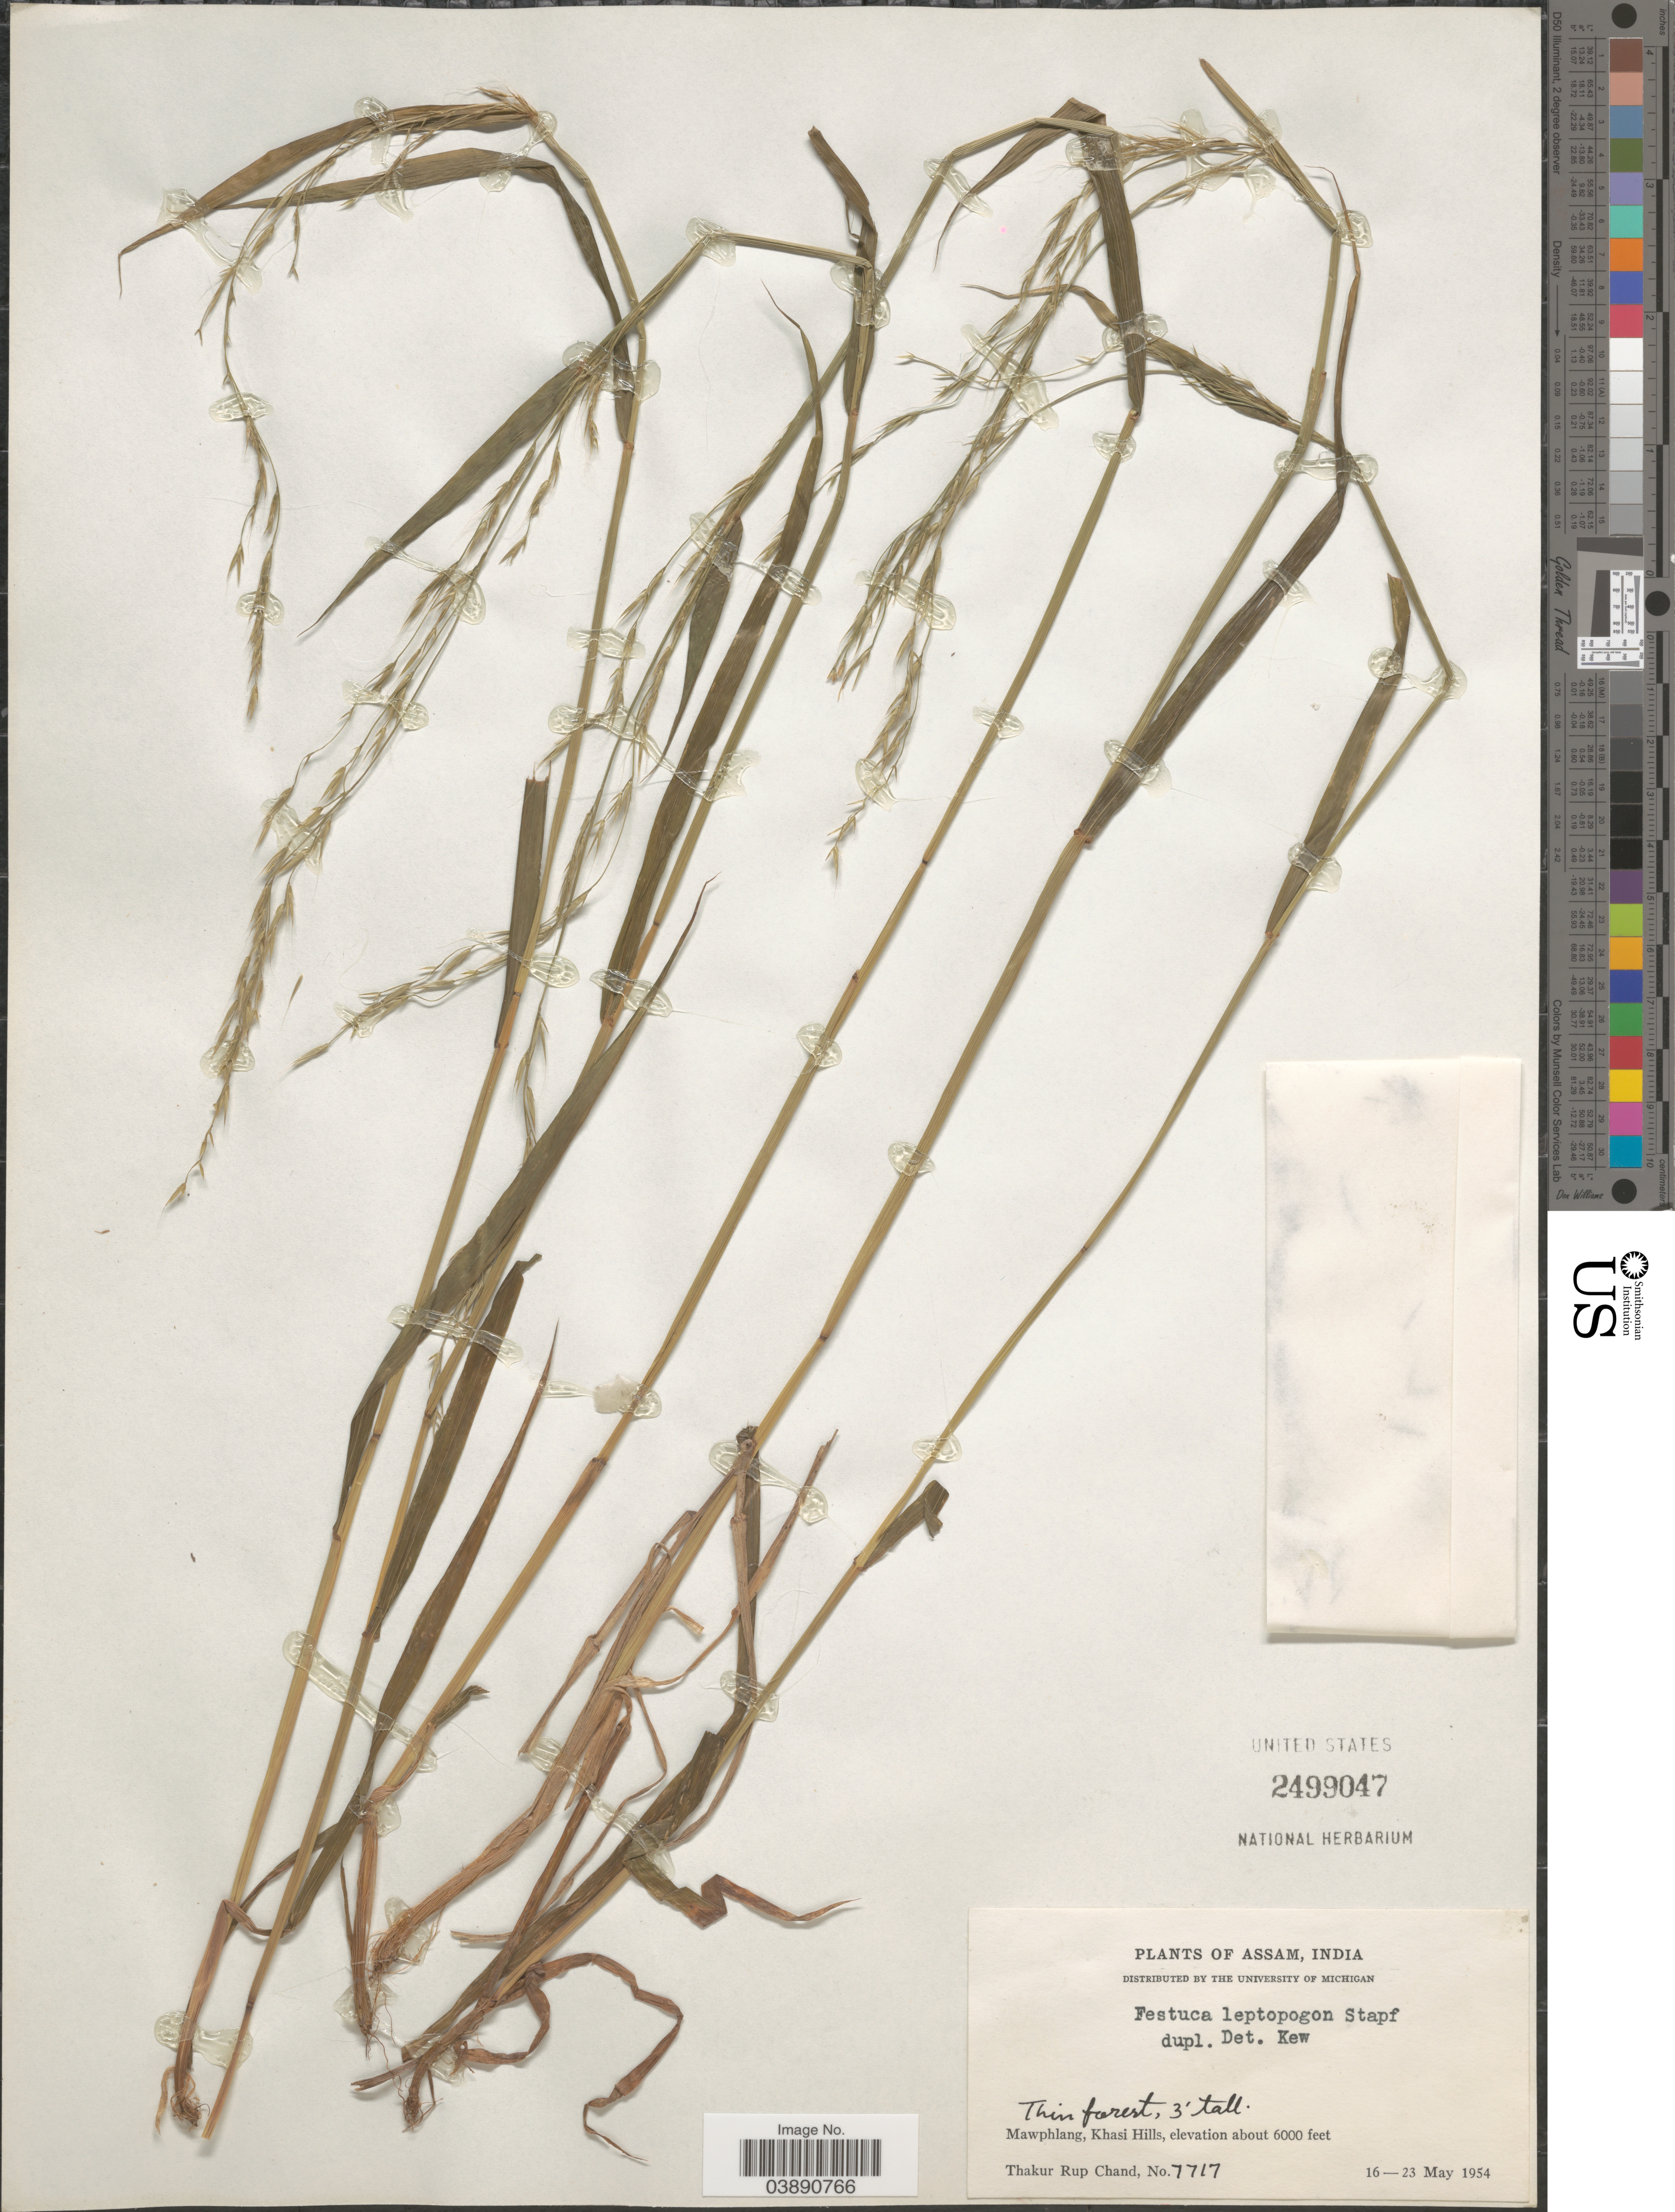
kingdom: Plantae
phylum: Tracheophyta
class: Liliopsida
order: Poales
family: Poaceae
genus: Festuca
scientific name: Festuca leptopogon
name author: Stapf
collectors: T. R. Chand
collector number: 7717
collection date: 1954-05-16/1954-05-23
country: India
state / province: Meghalaya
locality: Mawphlang, Khasi Hills.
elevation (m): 1829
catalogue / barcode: US 2499047